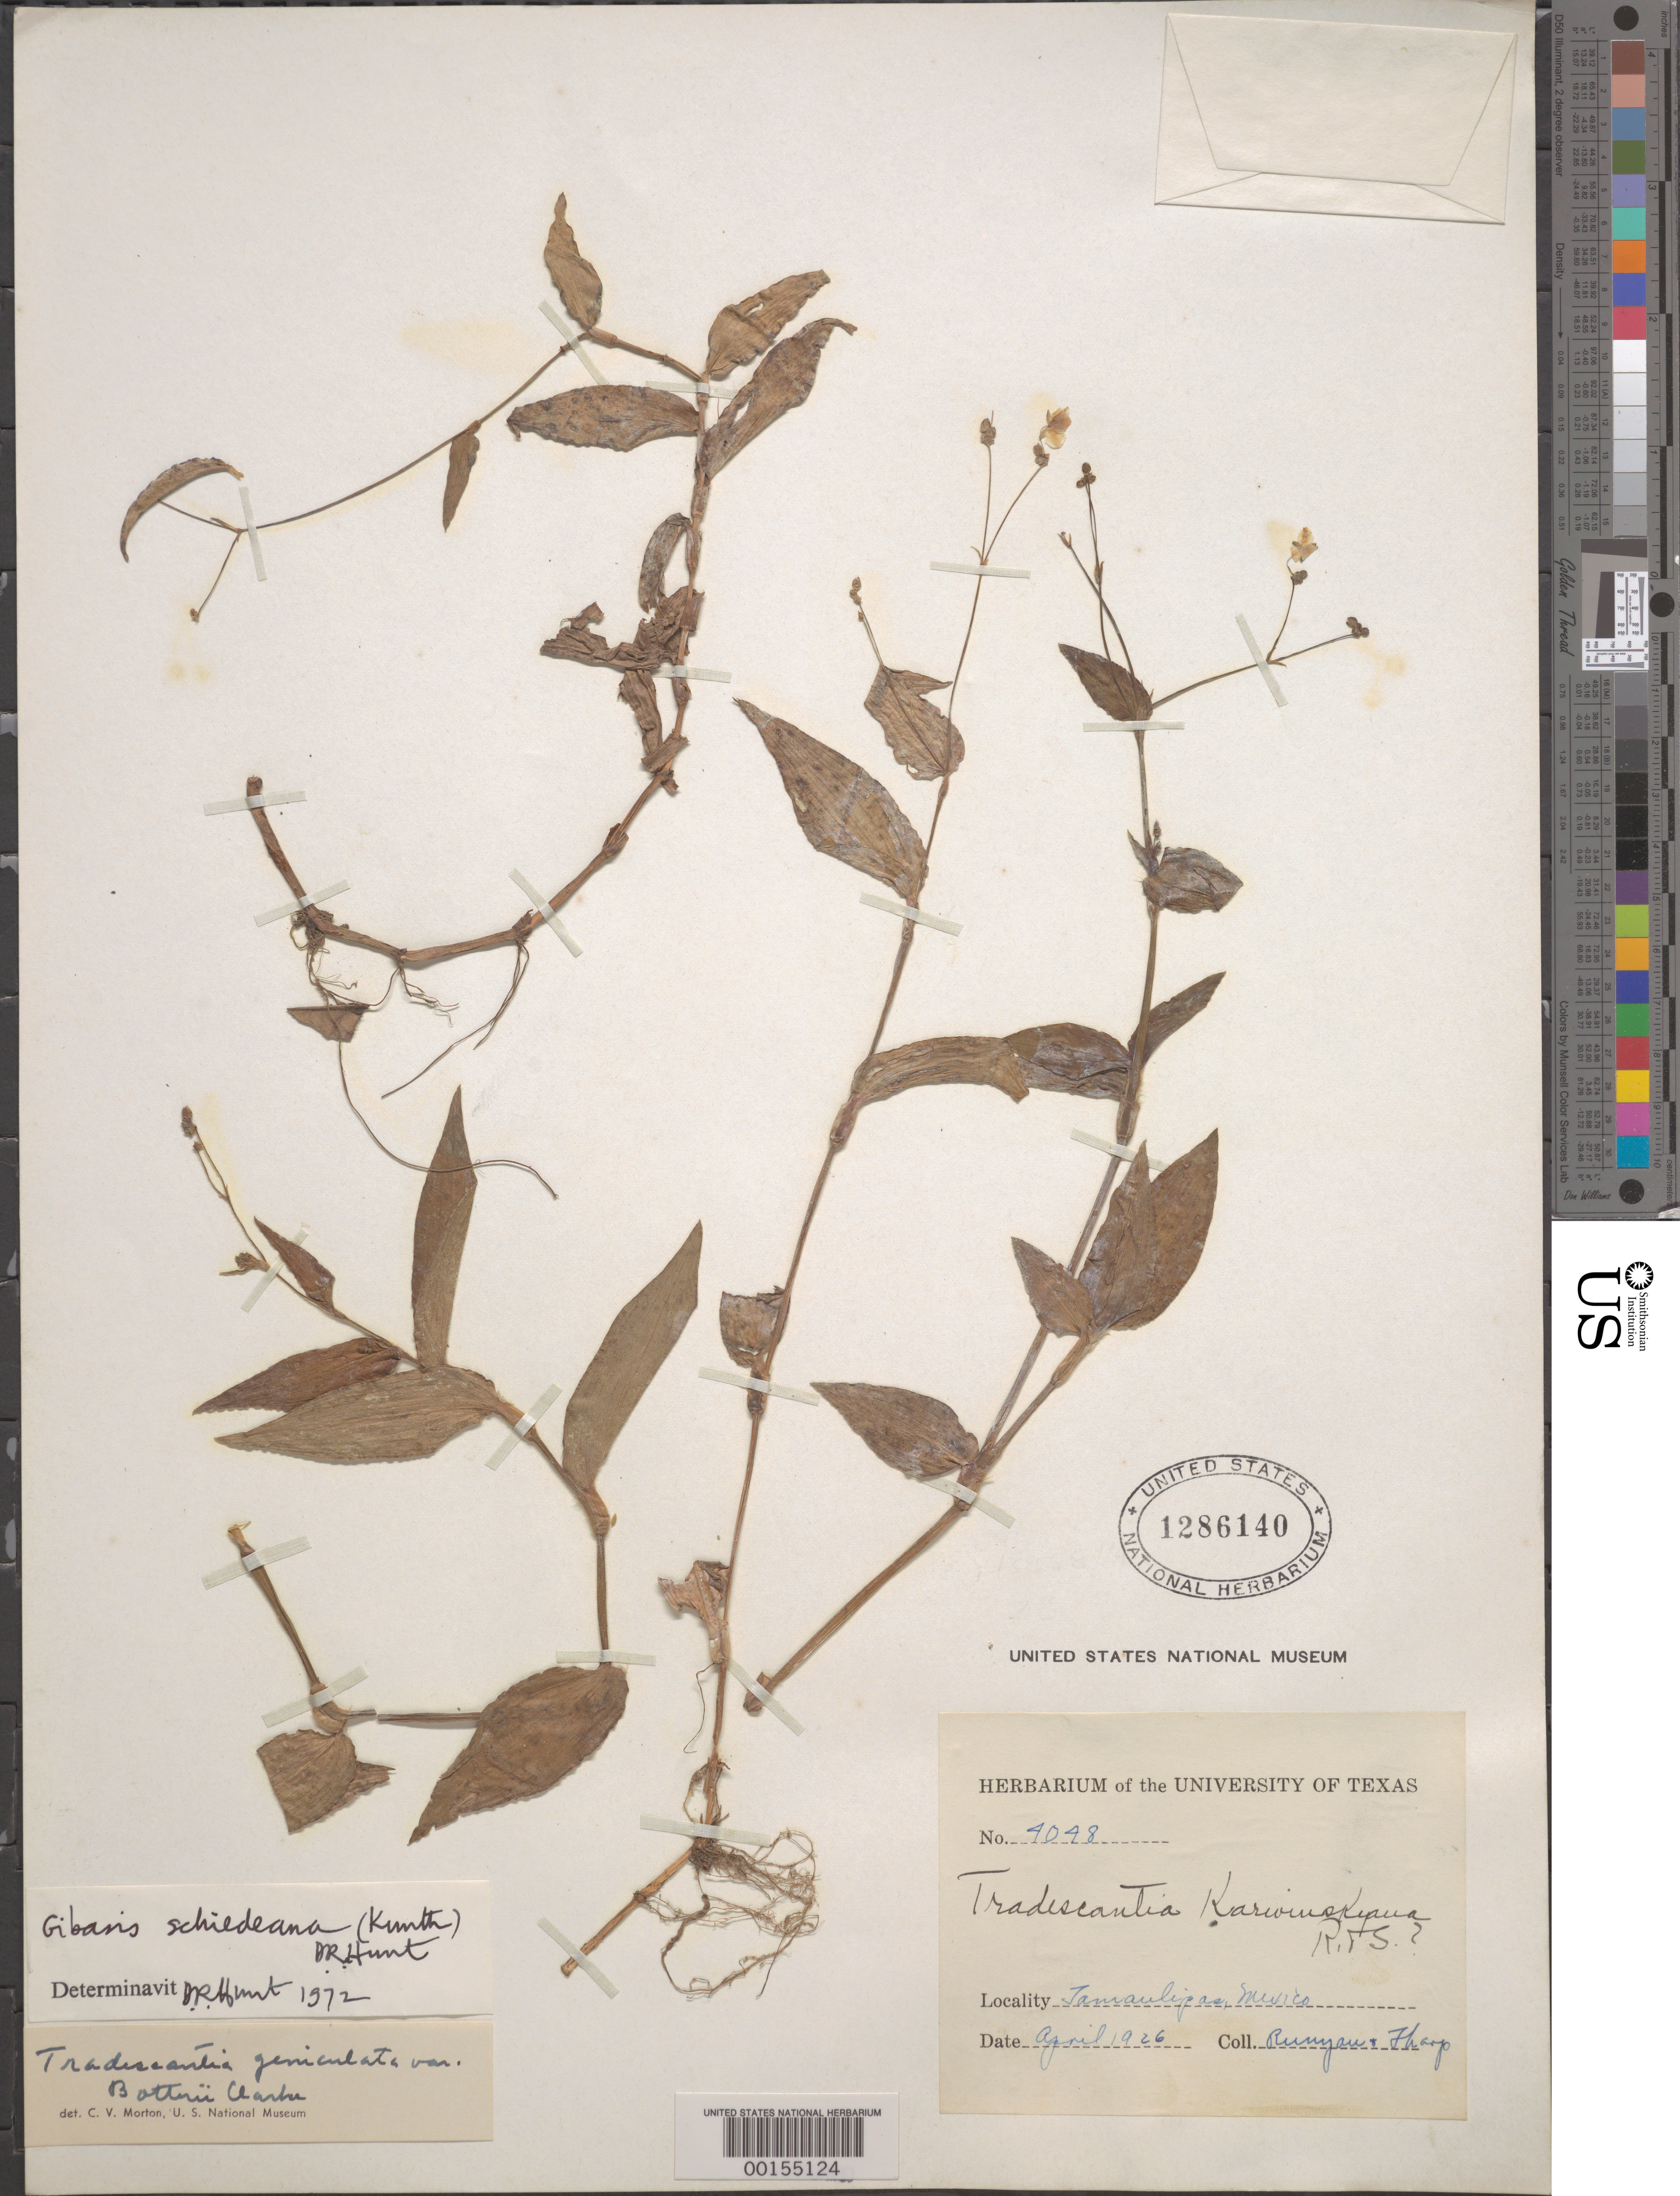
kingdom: Plantae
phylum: Tracheophyta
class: Liliopsida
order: Commelinales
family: Commelinaceae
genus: Gibasis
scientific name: Gibasis pellucida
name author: (M. Martens & Galeotti) D.R. Hunt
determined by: Hunt, D. R.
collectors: R. Runyan & B. C. Tharp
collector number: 4048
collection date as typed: Apr 1926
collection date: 1926-04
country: Mexico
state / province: Tamaulipas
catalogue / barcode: US 1286140